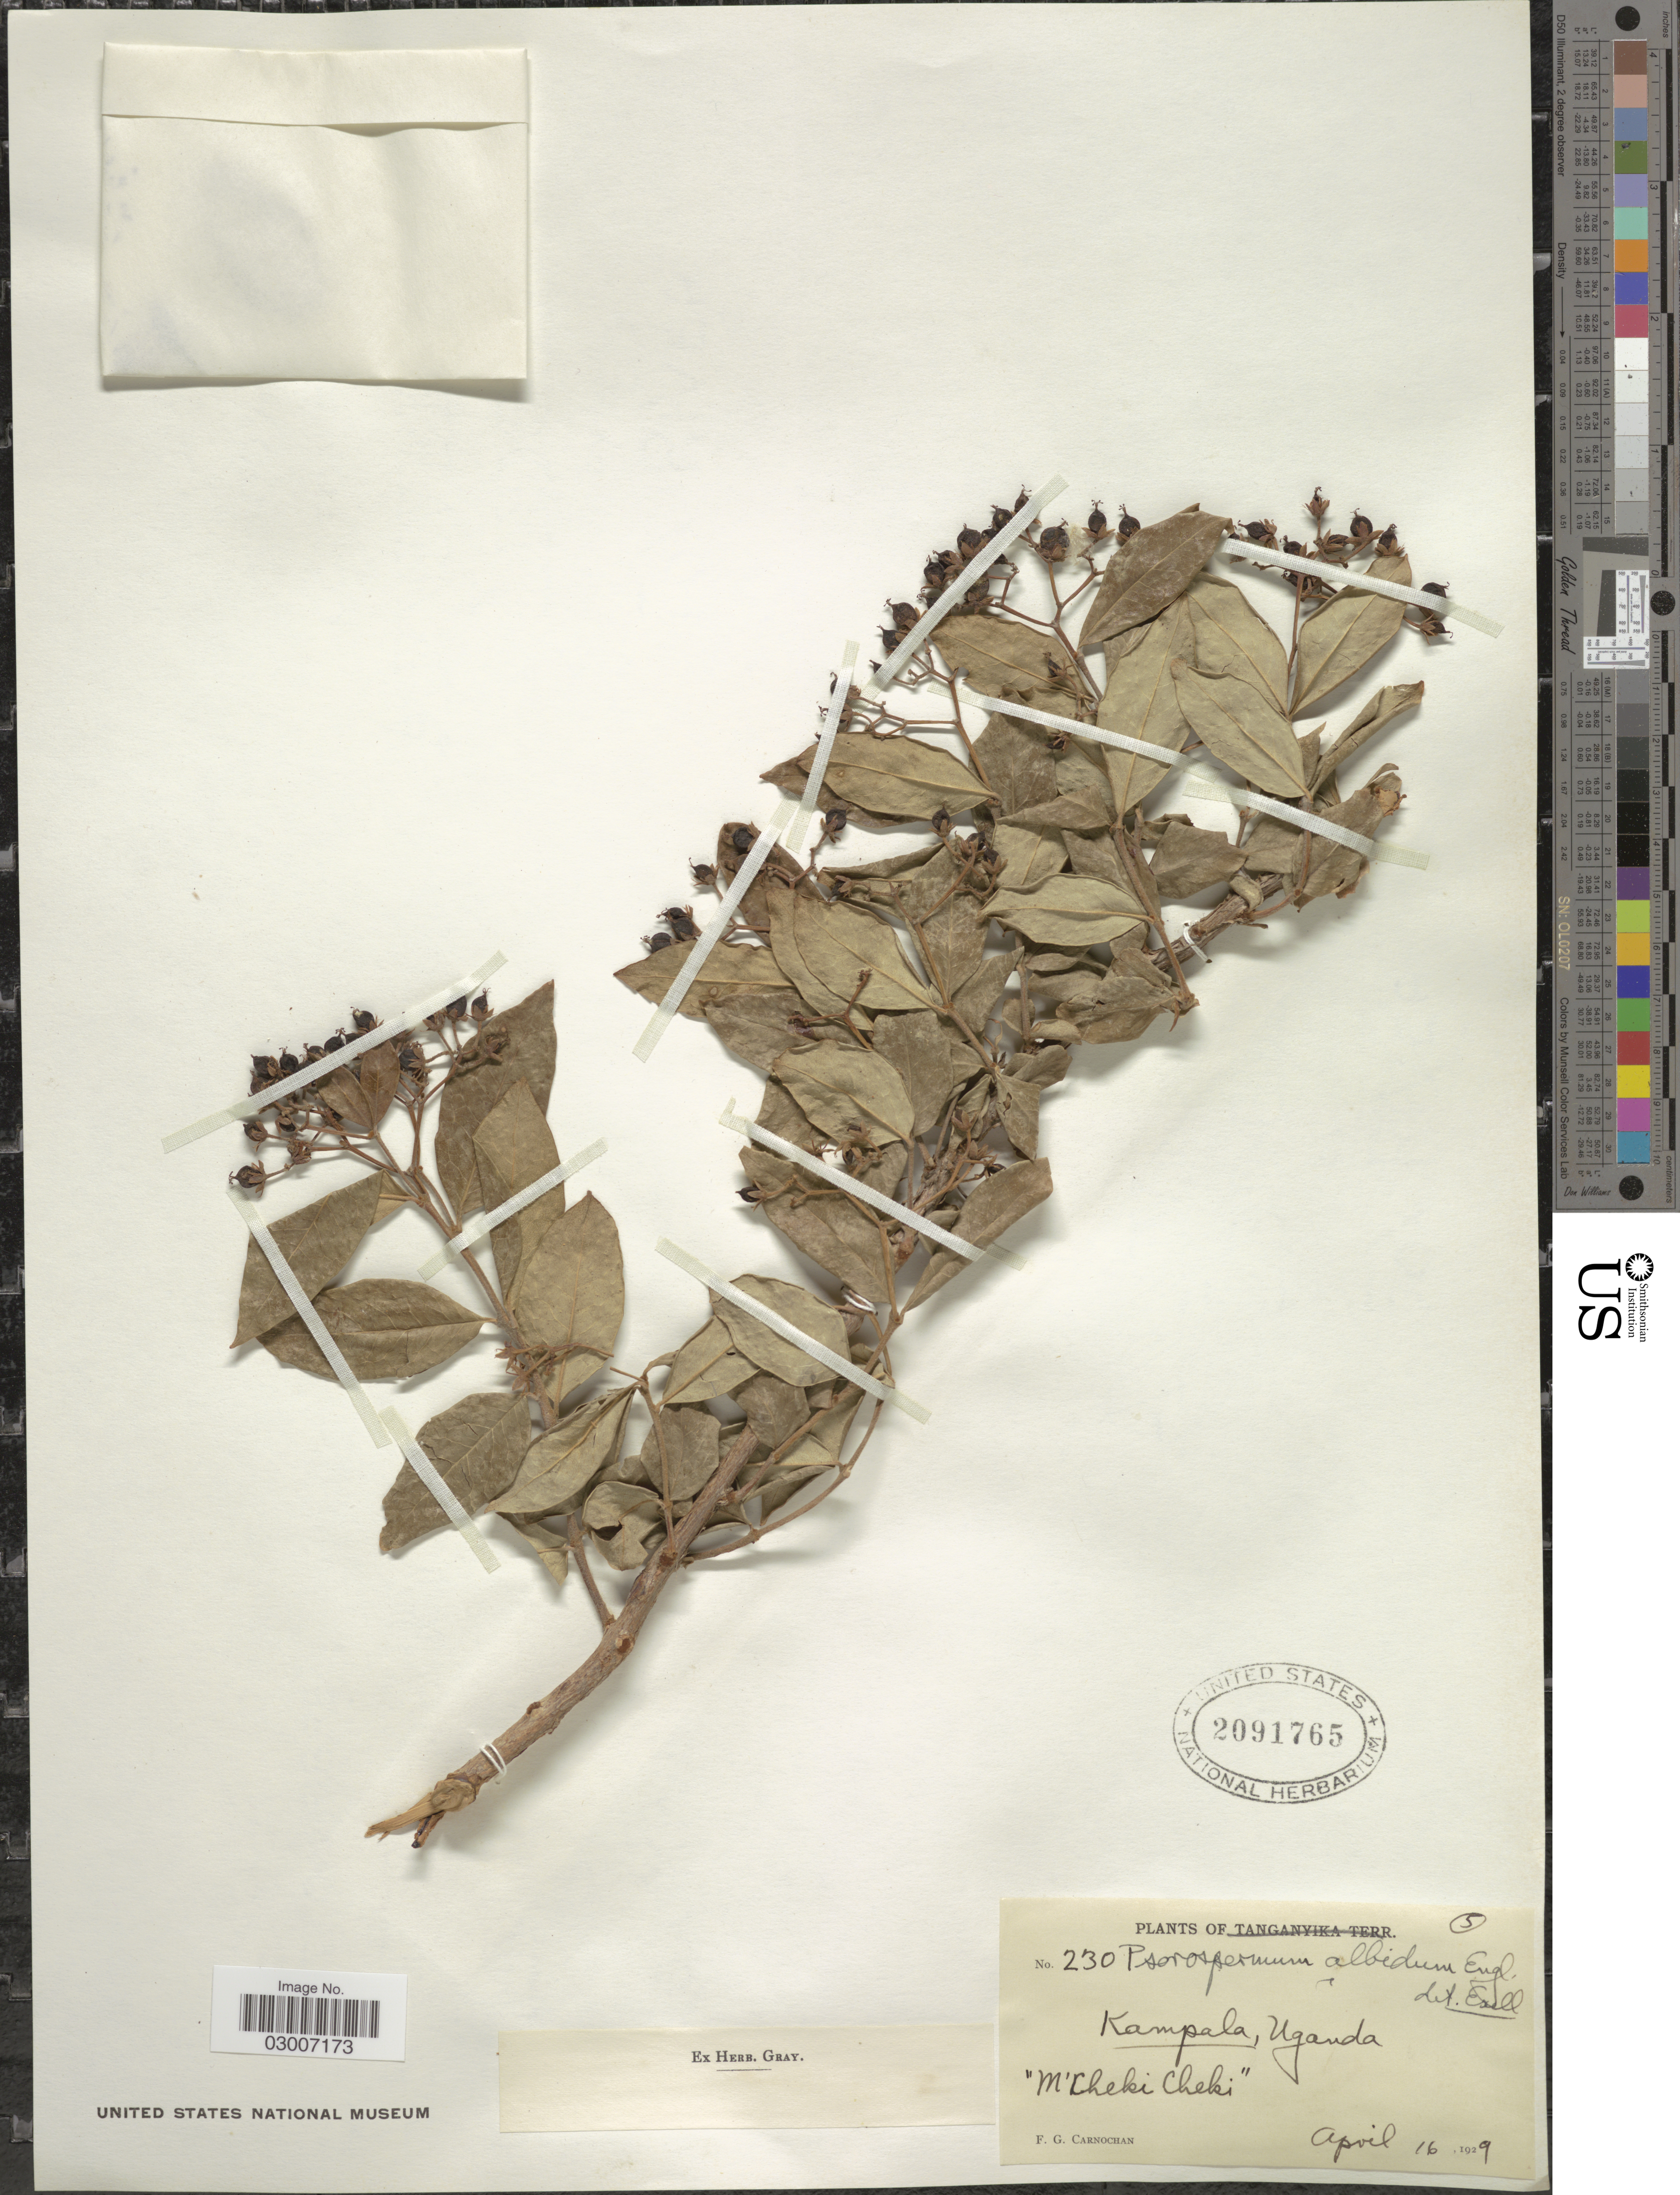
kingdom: Plantae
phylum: Tracheophyta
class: Magnoliopsida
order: Malpighiales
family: Hypericaceae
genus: Psorospermum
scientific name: Psorospermum albidum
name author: Engl.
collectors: F. Carnochan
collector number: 230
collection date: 1929-04-16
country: Uganda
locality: Kampala.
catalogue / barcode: US 2091765